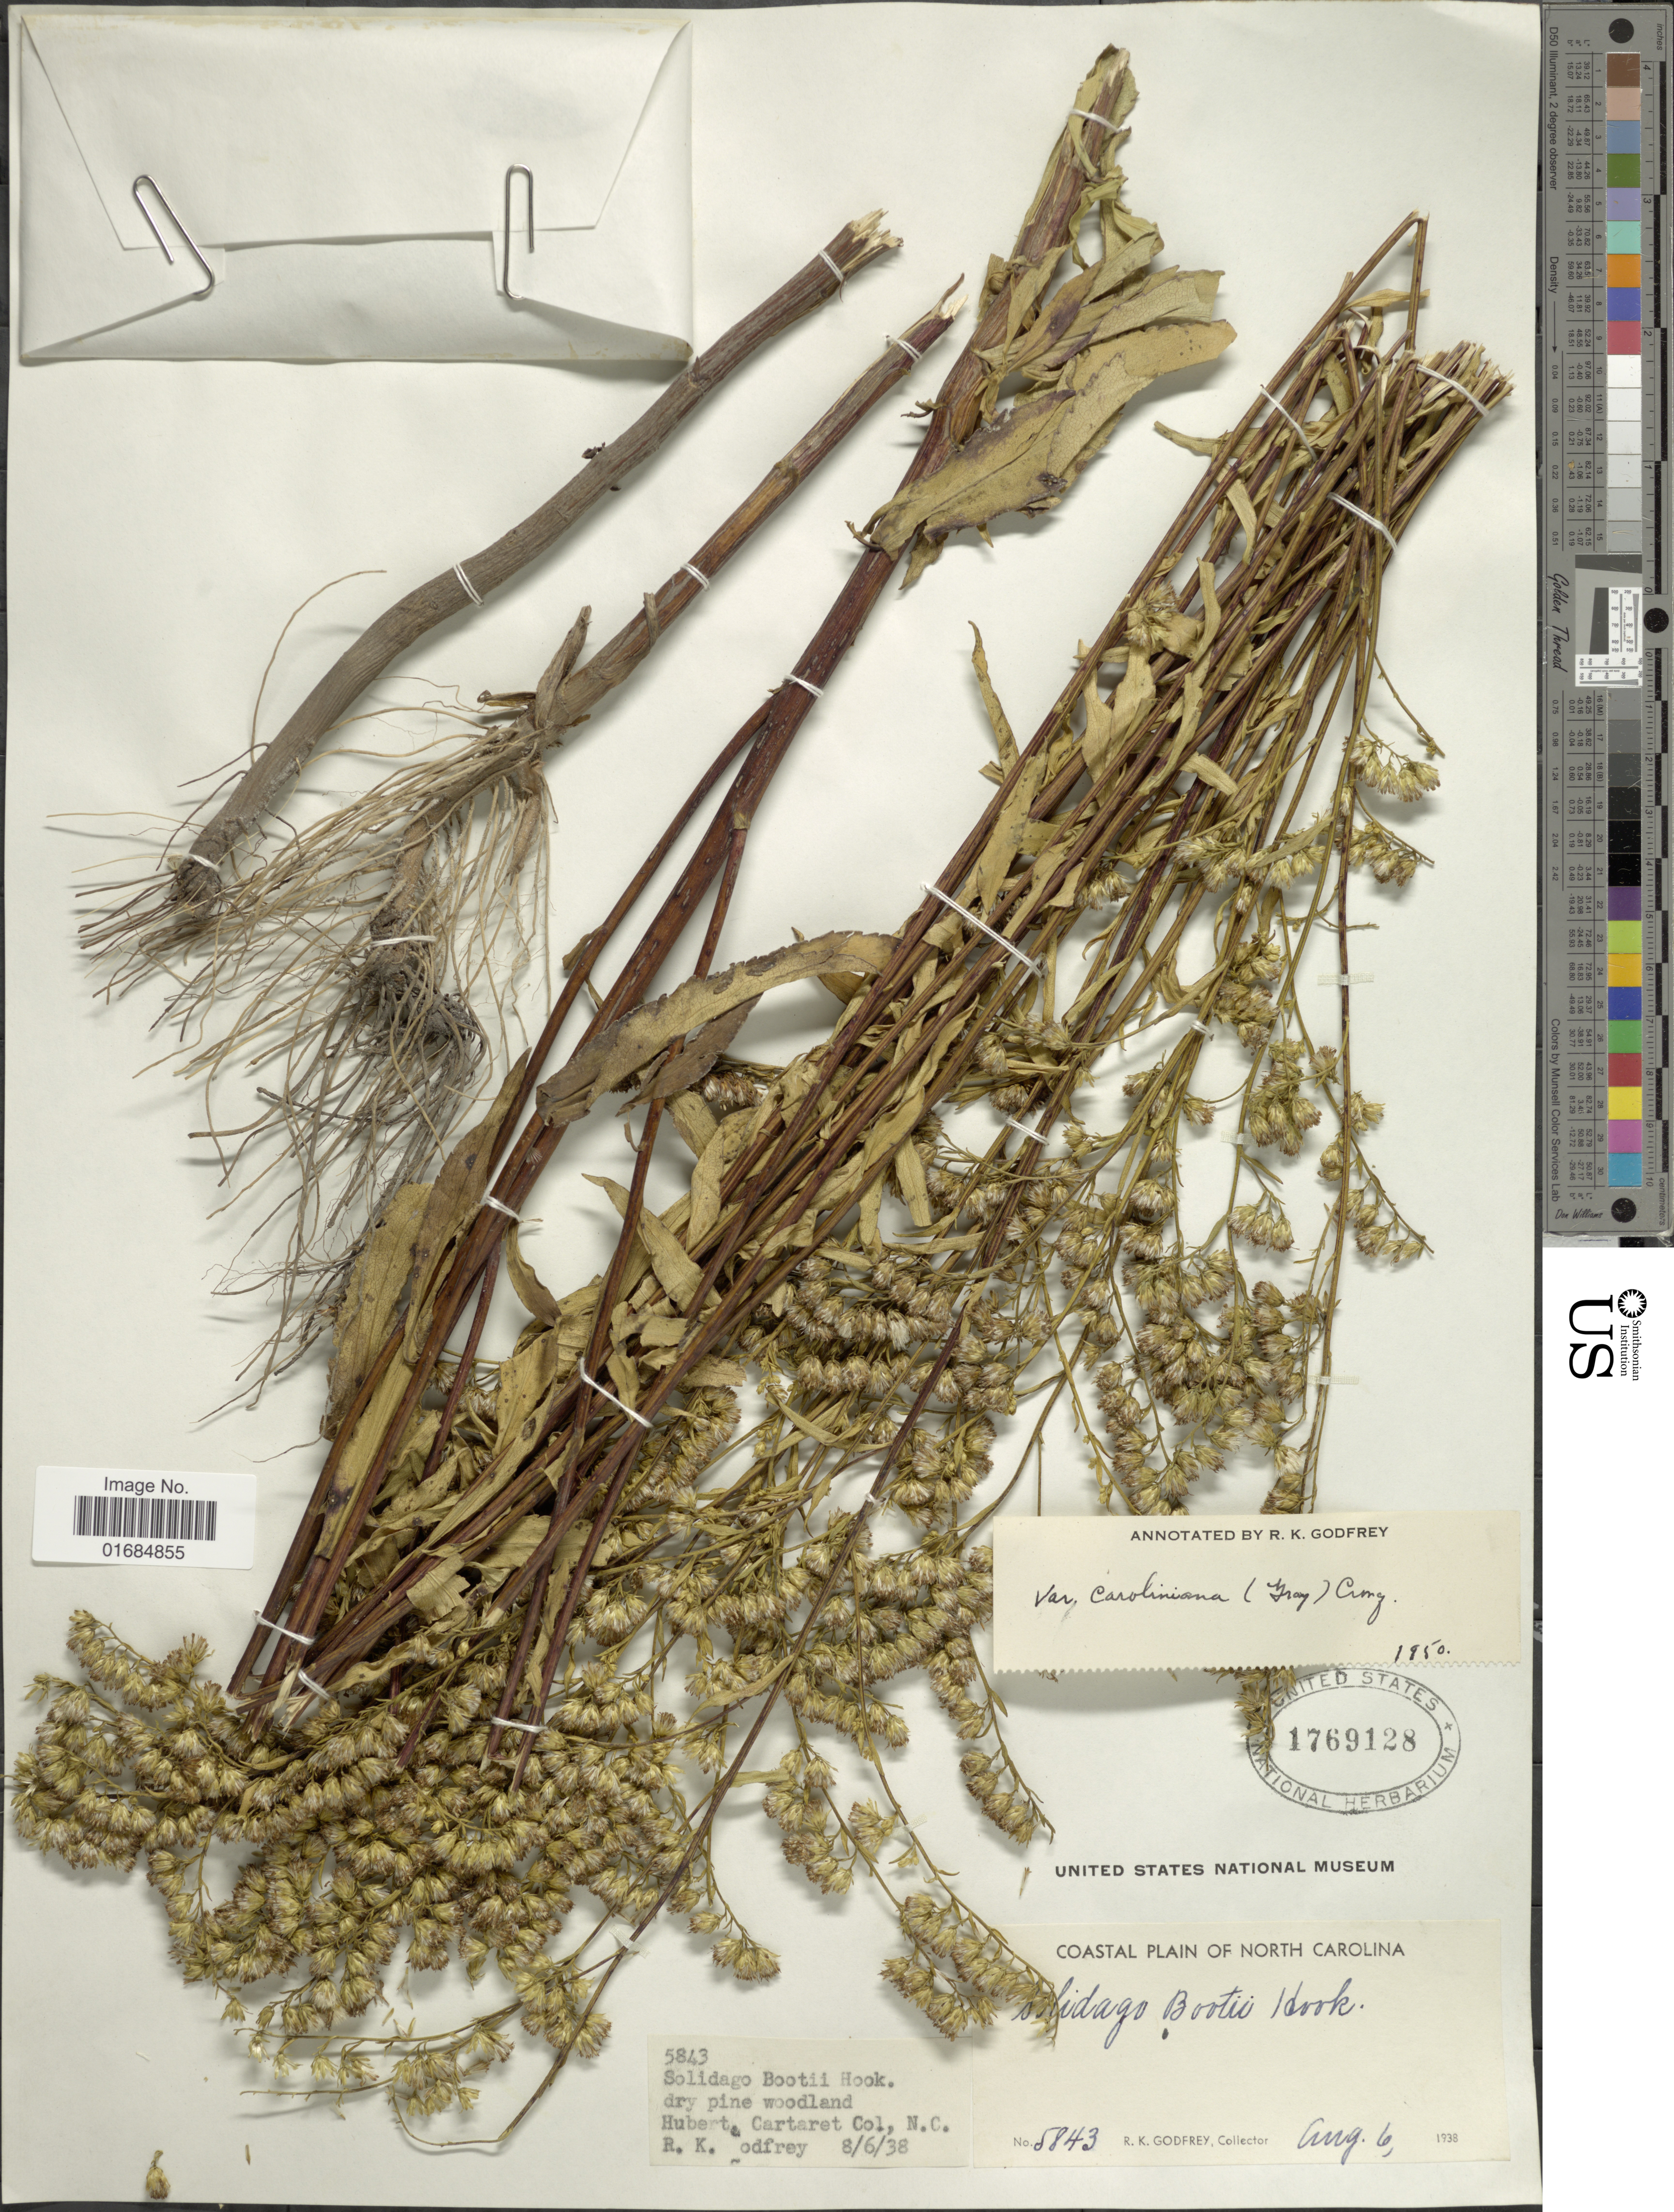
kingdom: Plantae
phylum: Tracheophyta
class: Magnoliopsida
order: Asterales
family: Asteraceae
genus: Solidago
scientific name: Solidago boottii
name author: Hook.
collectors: R. K. Godfrey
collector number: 5843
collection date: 1938-08-06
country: United States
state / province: North Carolina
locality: Coastal Plain of North Carolina.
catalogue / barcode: US 1769128